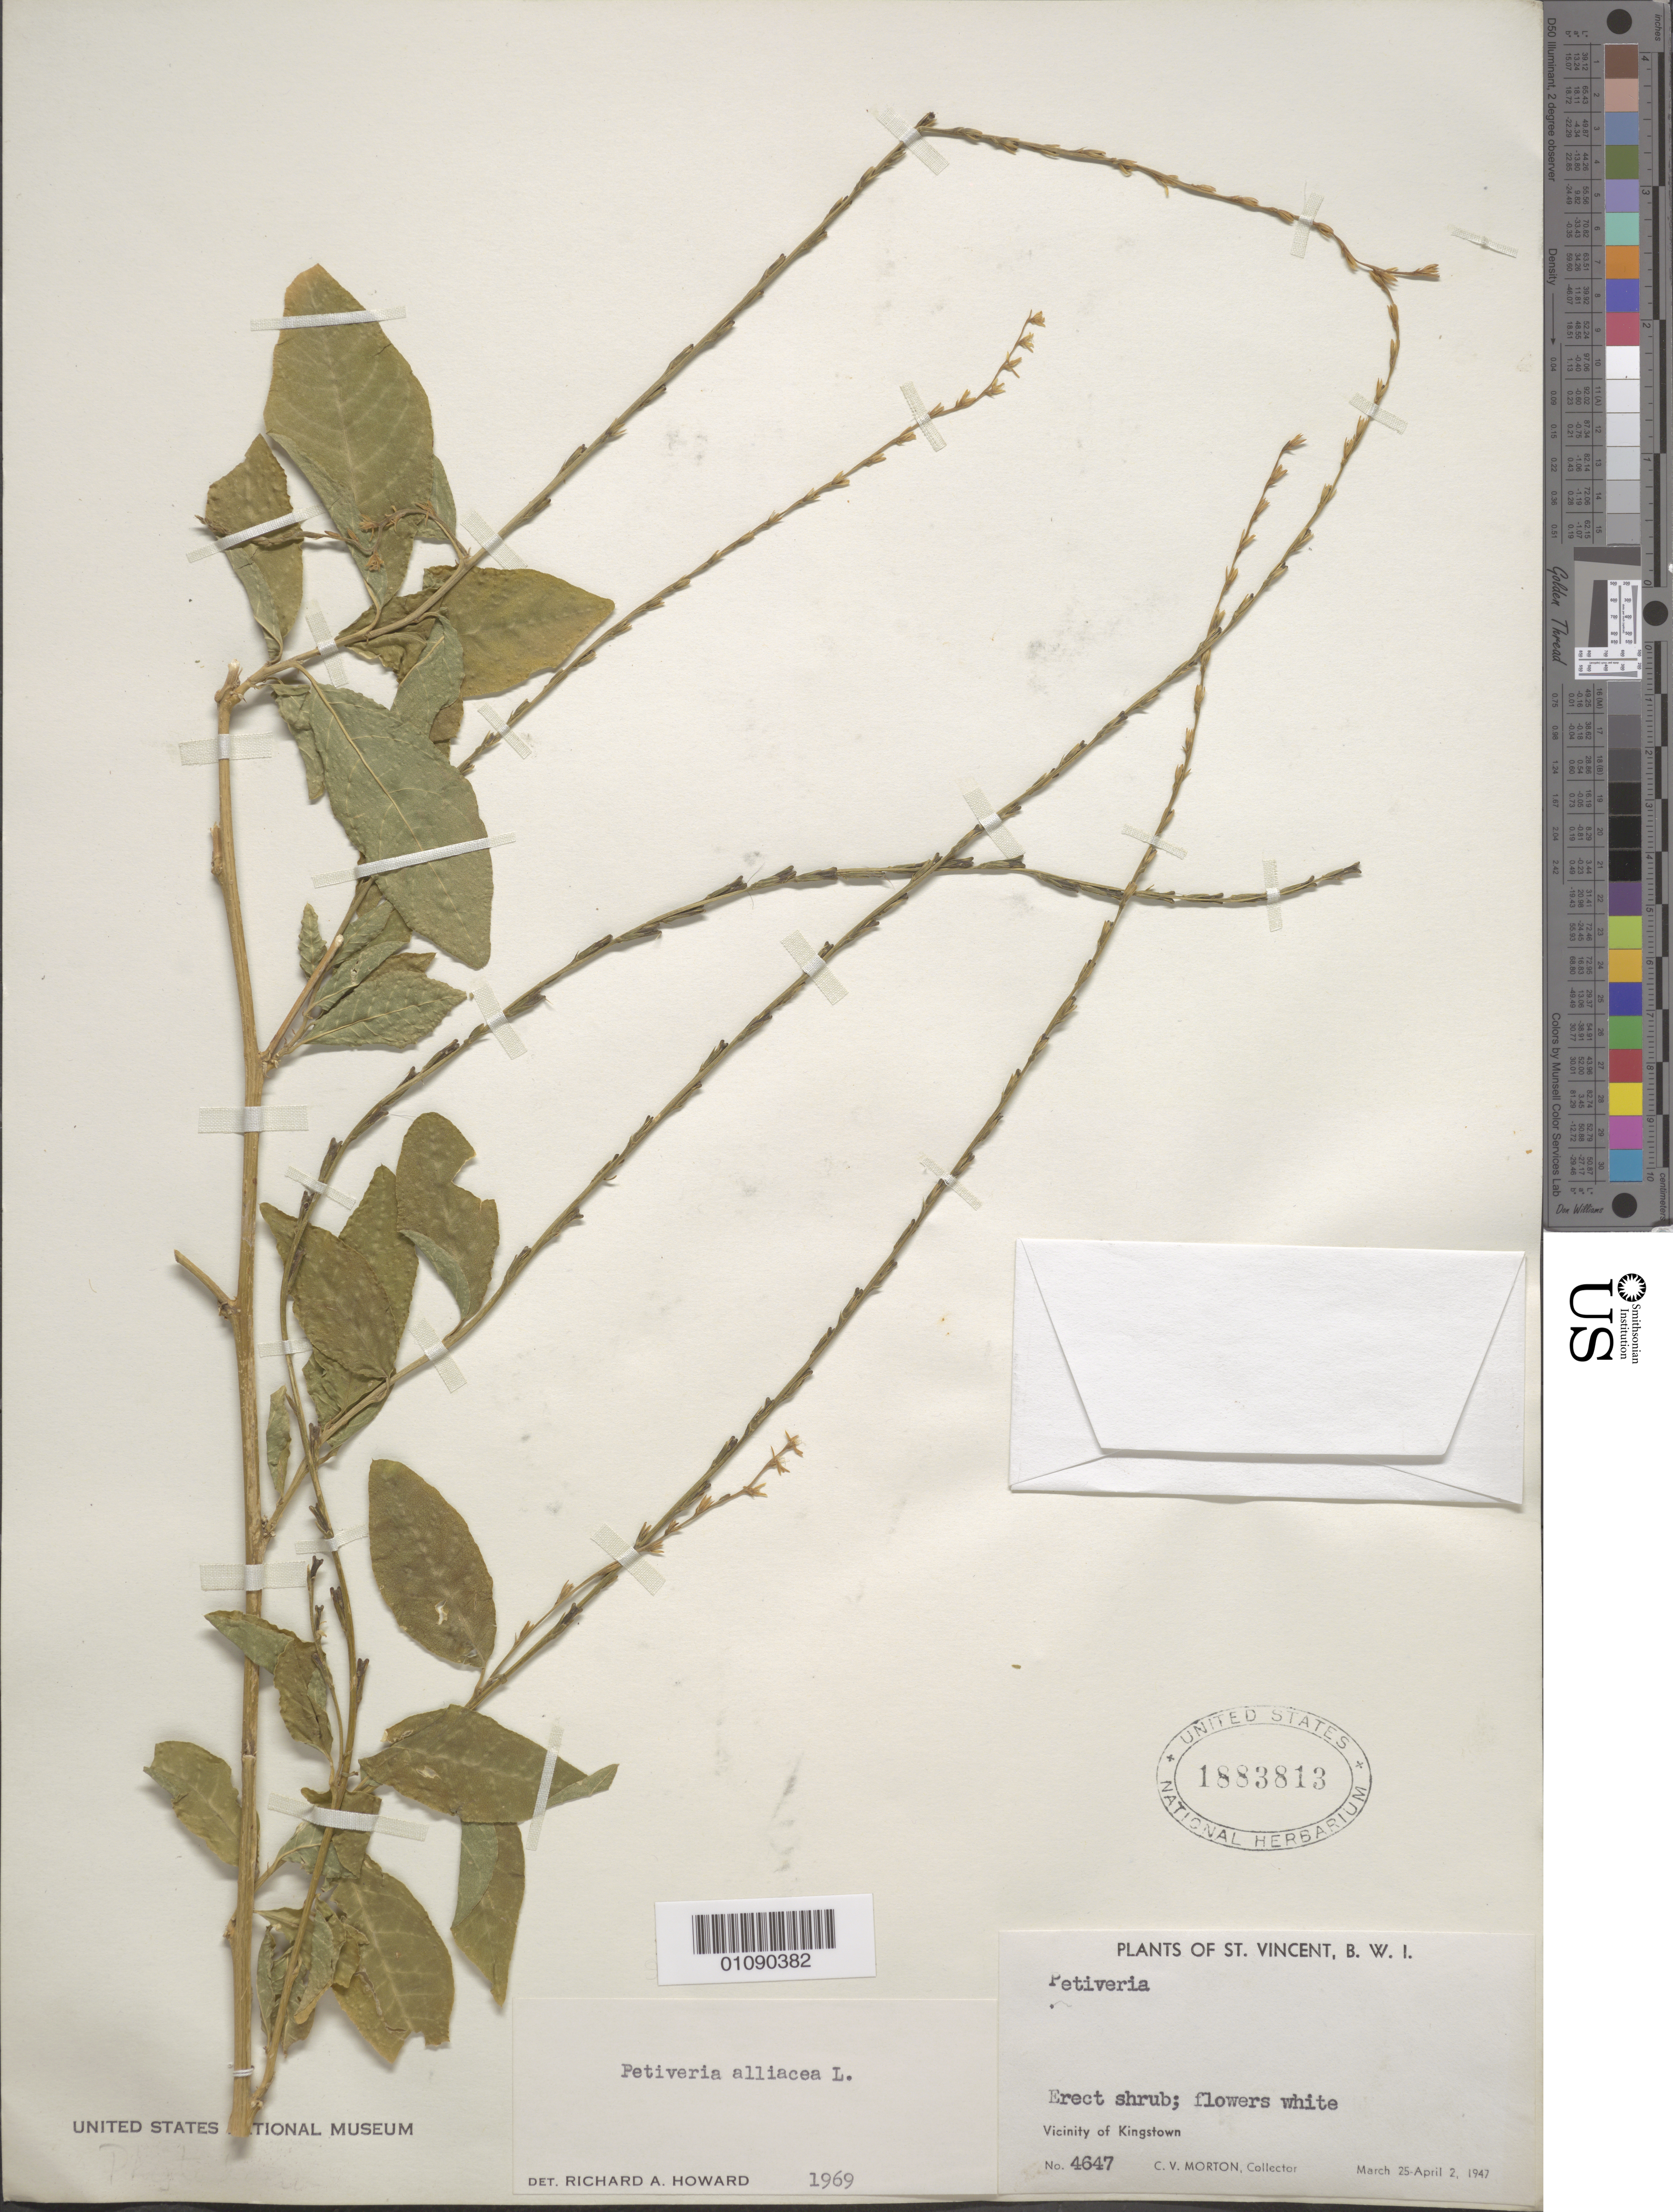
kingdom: Plantae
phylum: Tracheophyta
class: Magnoliopsida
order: Caryophyllales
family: Phytolaccaceae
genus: Petiveria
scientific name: Petiveria alliacea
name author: L.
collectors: C. V. Morton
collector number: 4647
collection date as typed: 25 Mar 1947 to 02 Apr 1947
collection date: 1947-03-25/1947-04-02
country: St. Vincent - Grenadines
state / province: Saint George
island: St. Vincent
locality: Vicinity of Kingstown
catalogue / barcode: US 1883913